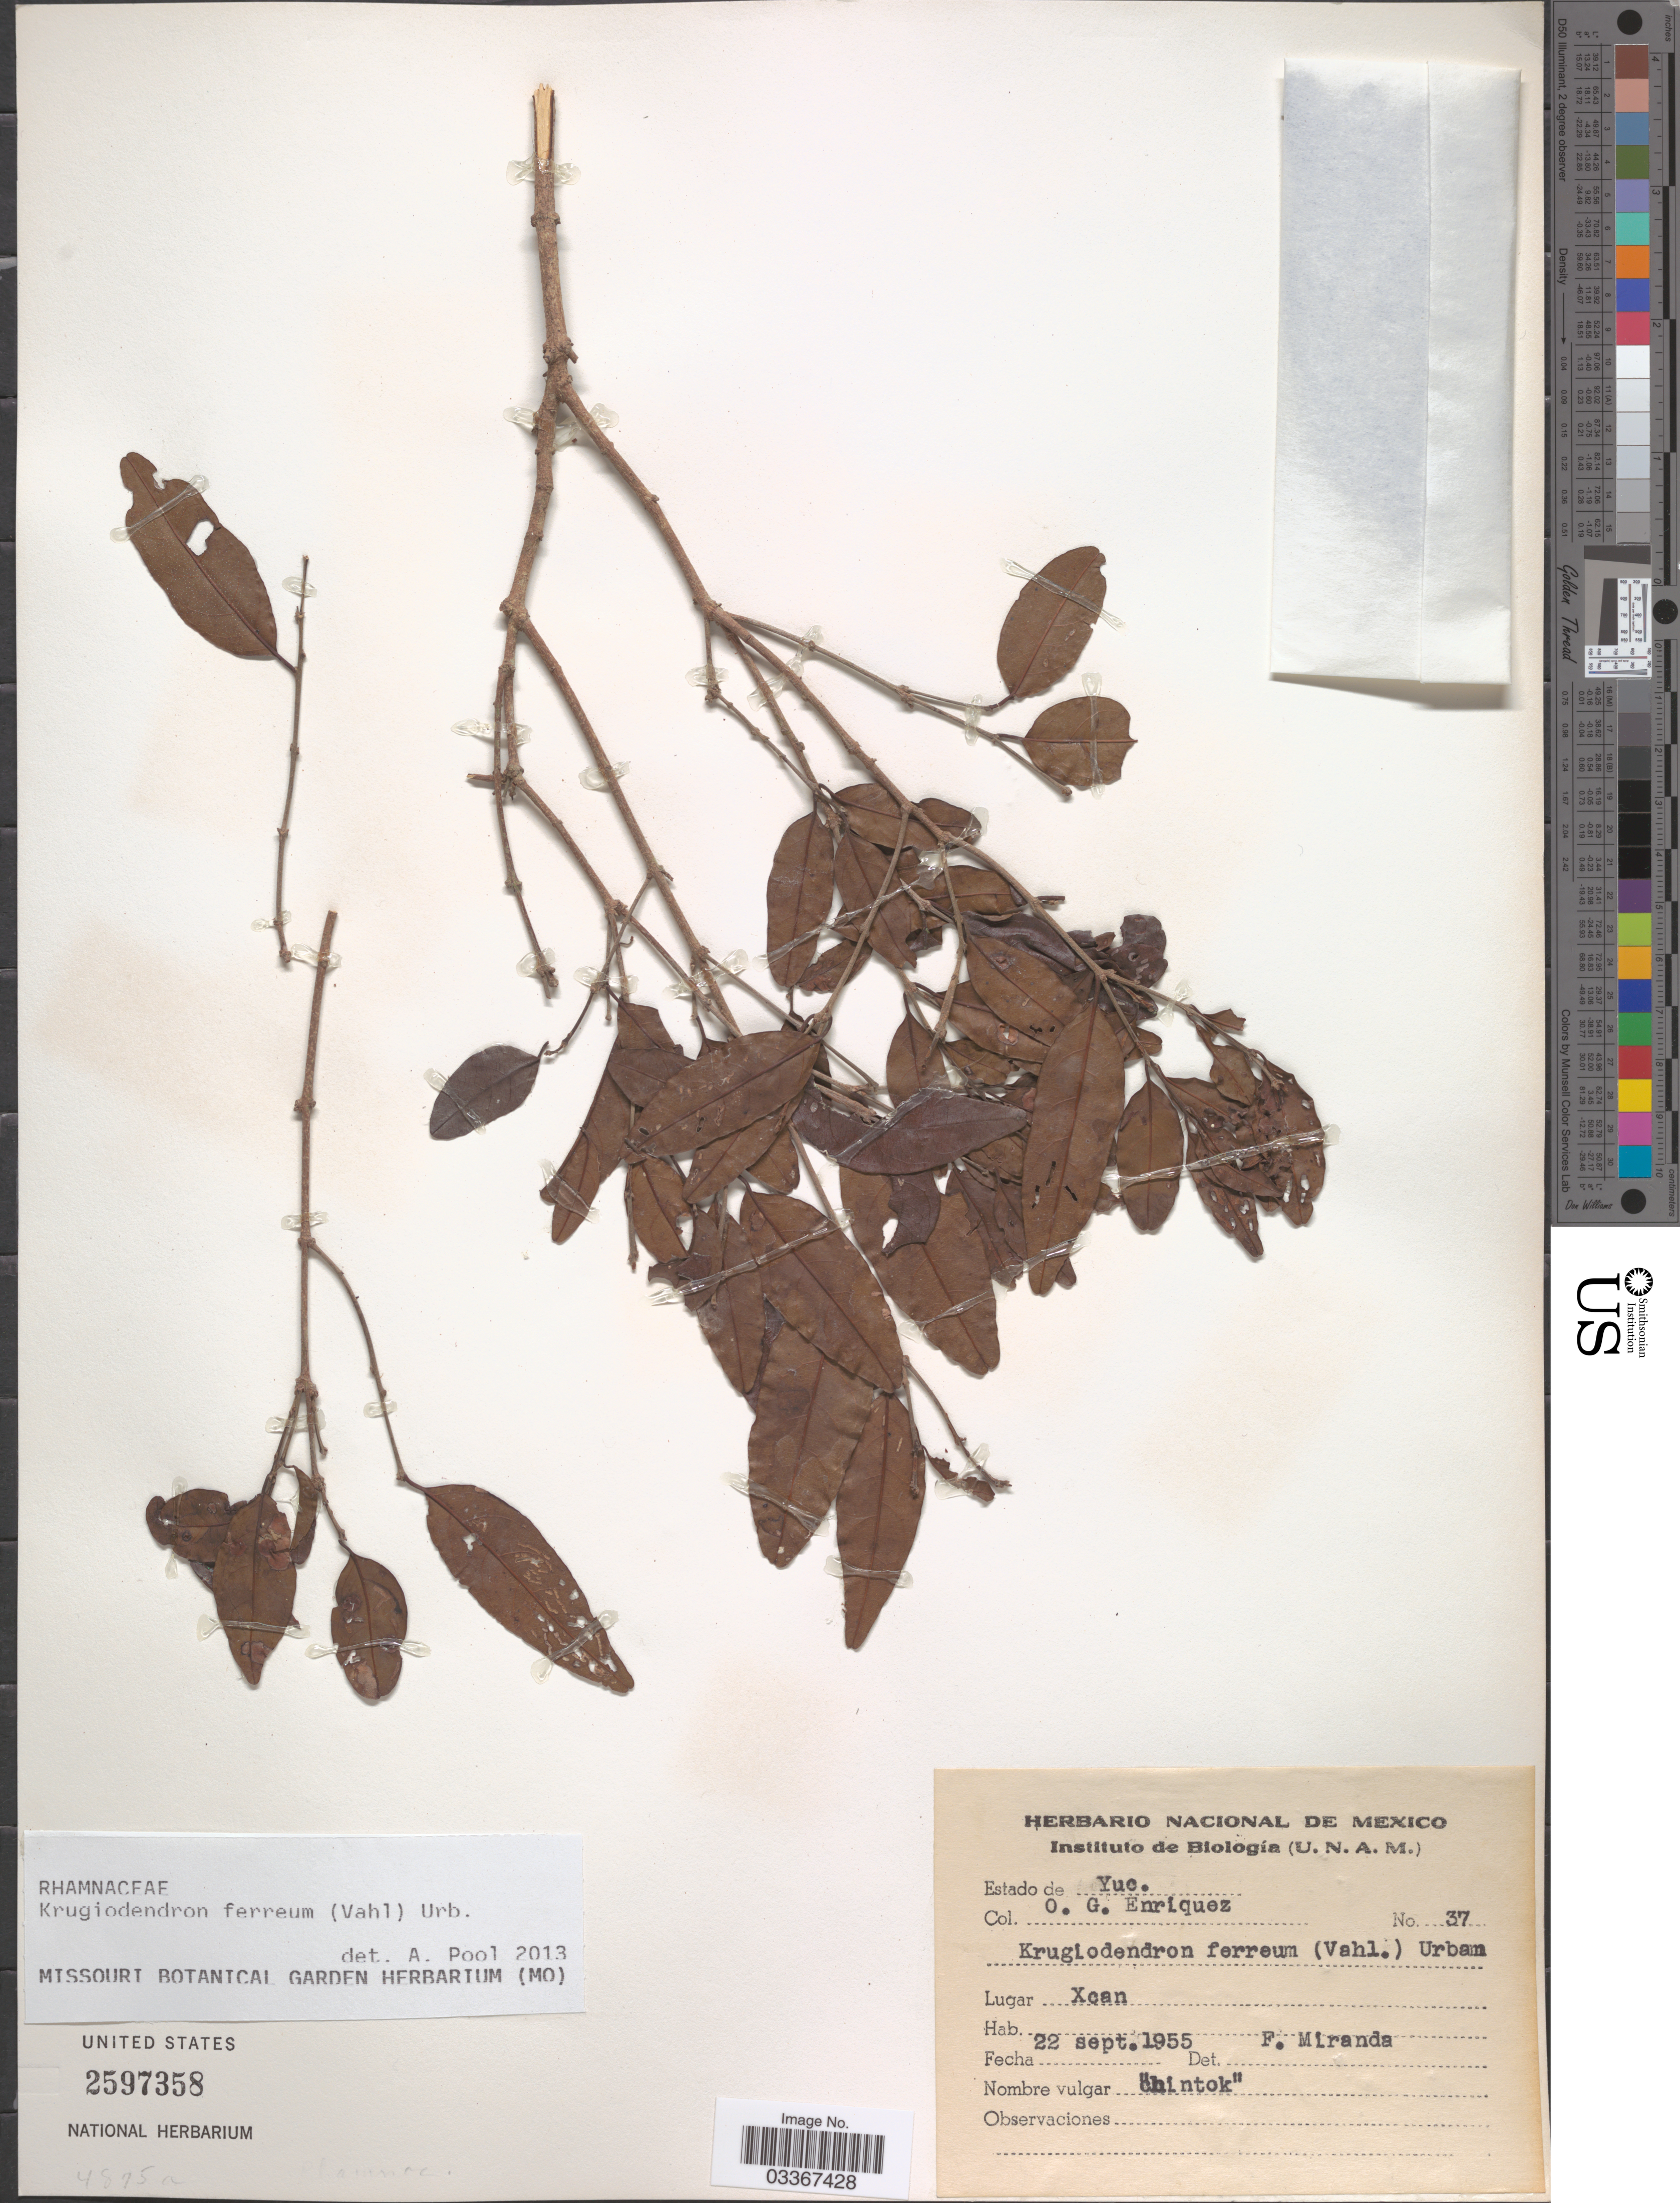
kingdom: Plantae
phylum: Tracheophyta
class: Magnoliopsida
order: Rosales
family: Rhamnaceae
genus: Krugiodendron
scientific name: Krugiodendron ferreum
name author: (Vahl) Urb.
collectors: O. Enriquez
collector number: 37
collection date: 1955-09-22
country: Mexico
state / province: Yucatán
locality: Xcan.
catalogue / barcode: US 2597358